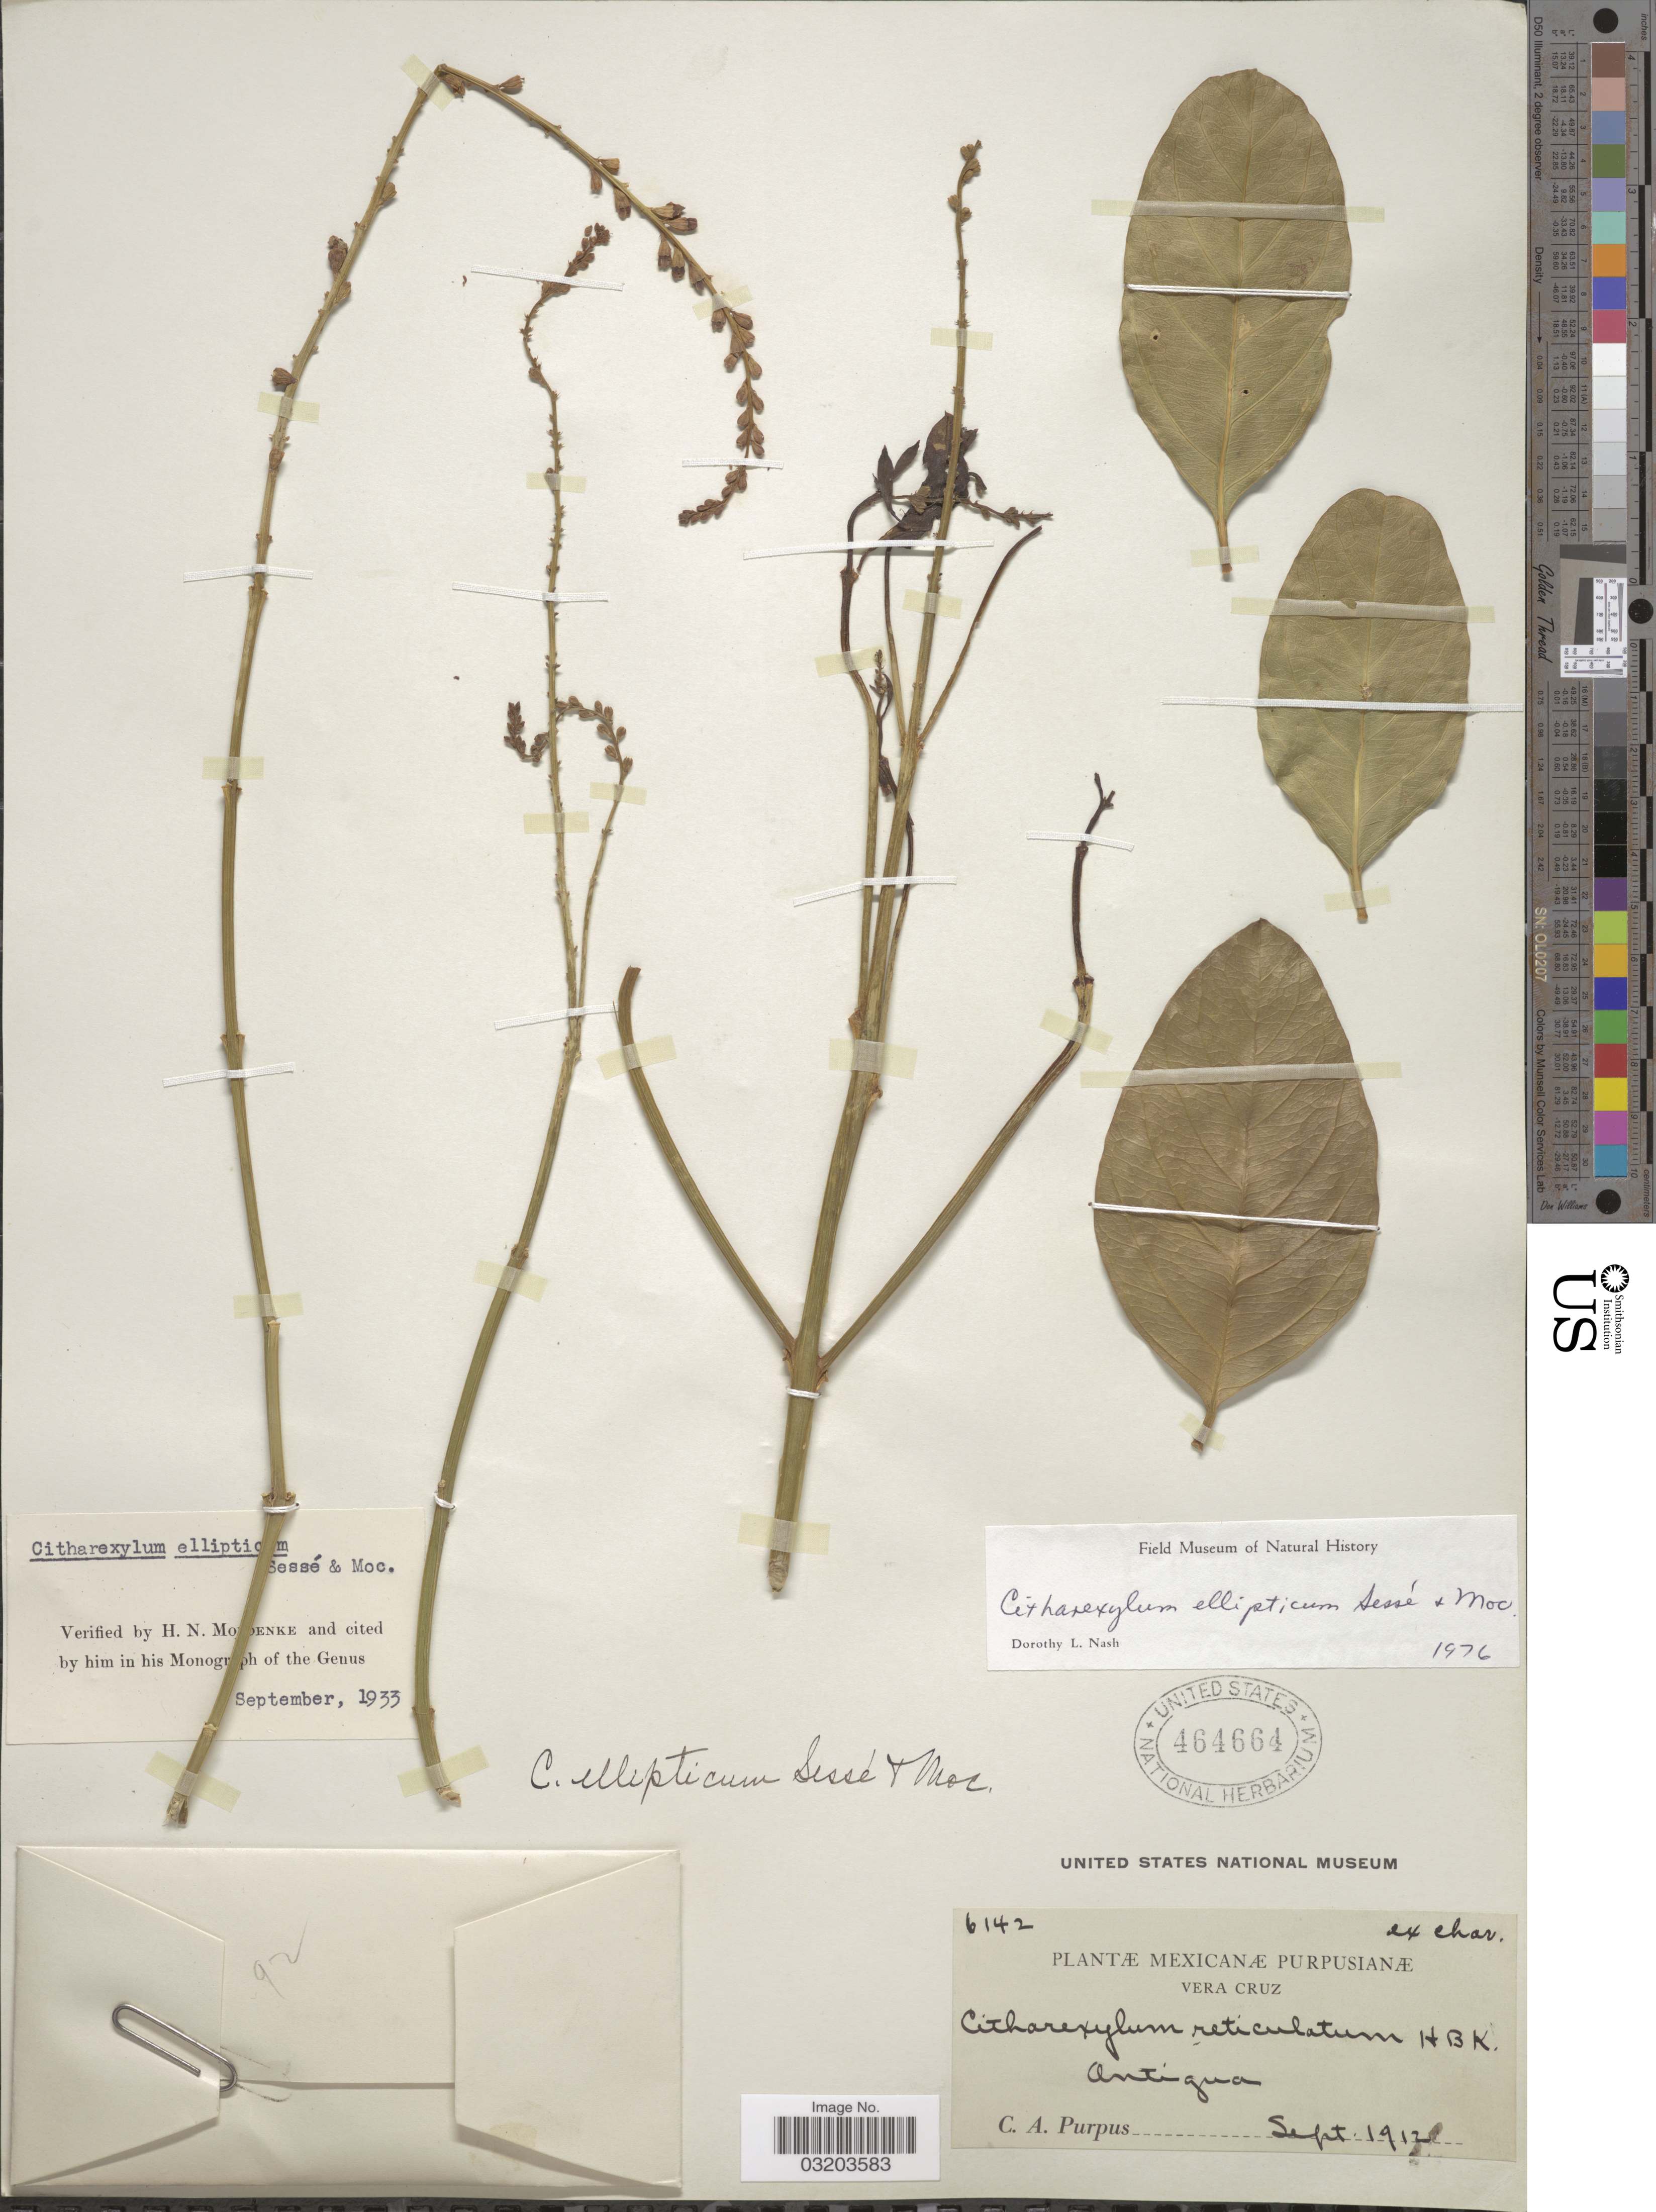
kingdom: Plantae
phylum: Tracheophyta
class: Magnoliopsida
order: Lamiales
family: Verbenaceae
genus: Citharexylum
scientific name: Citharexylum ellipticum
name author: Moc. & Sessé ex D. Don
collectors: C. A. Purpus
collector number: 6142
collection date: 1912-09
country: Mexico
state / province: Veracruz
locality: Vera Cruz. Antigua.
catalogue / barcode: US 464664